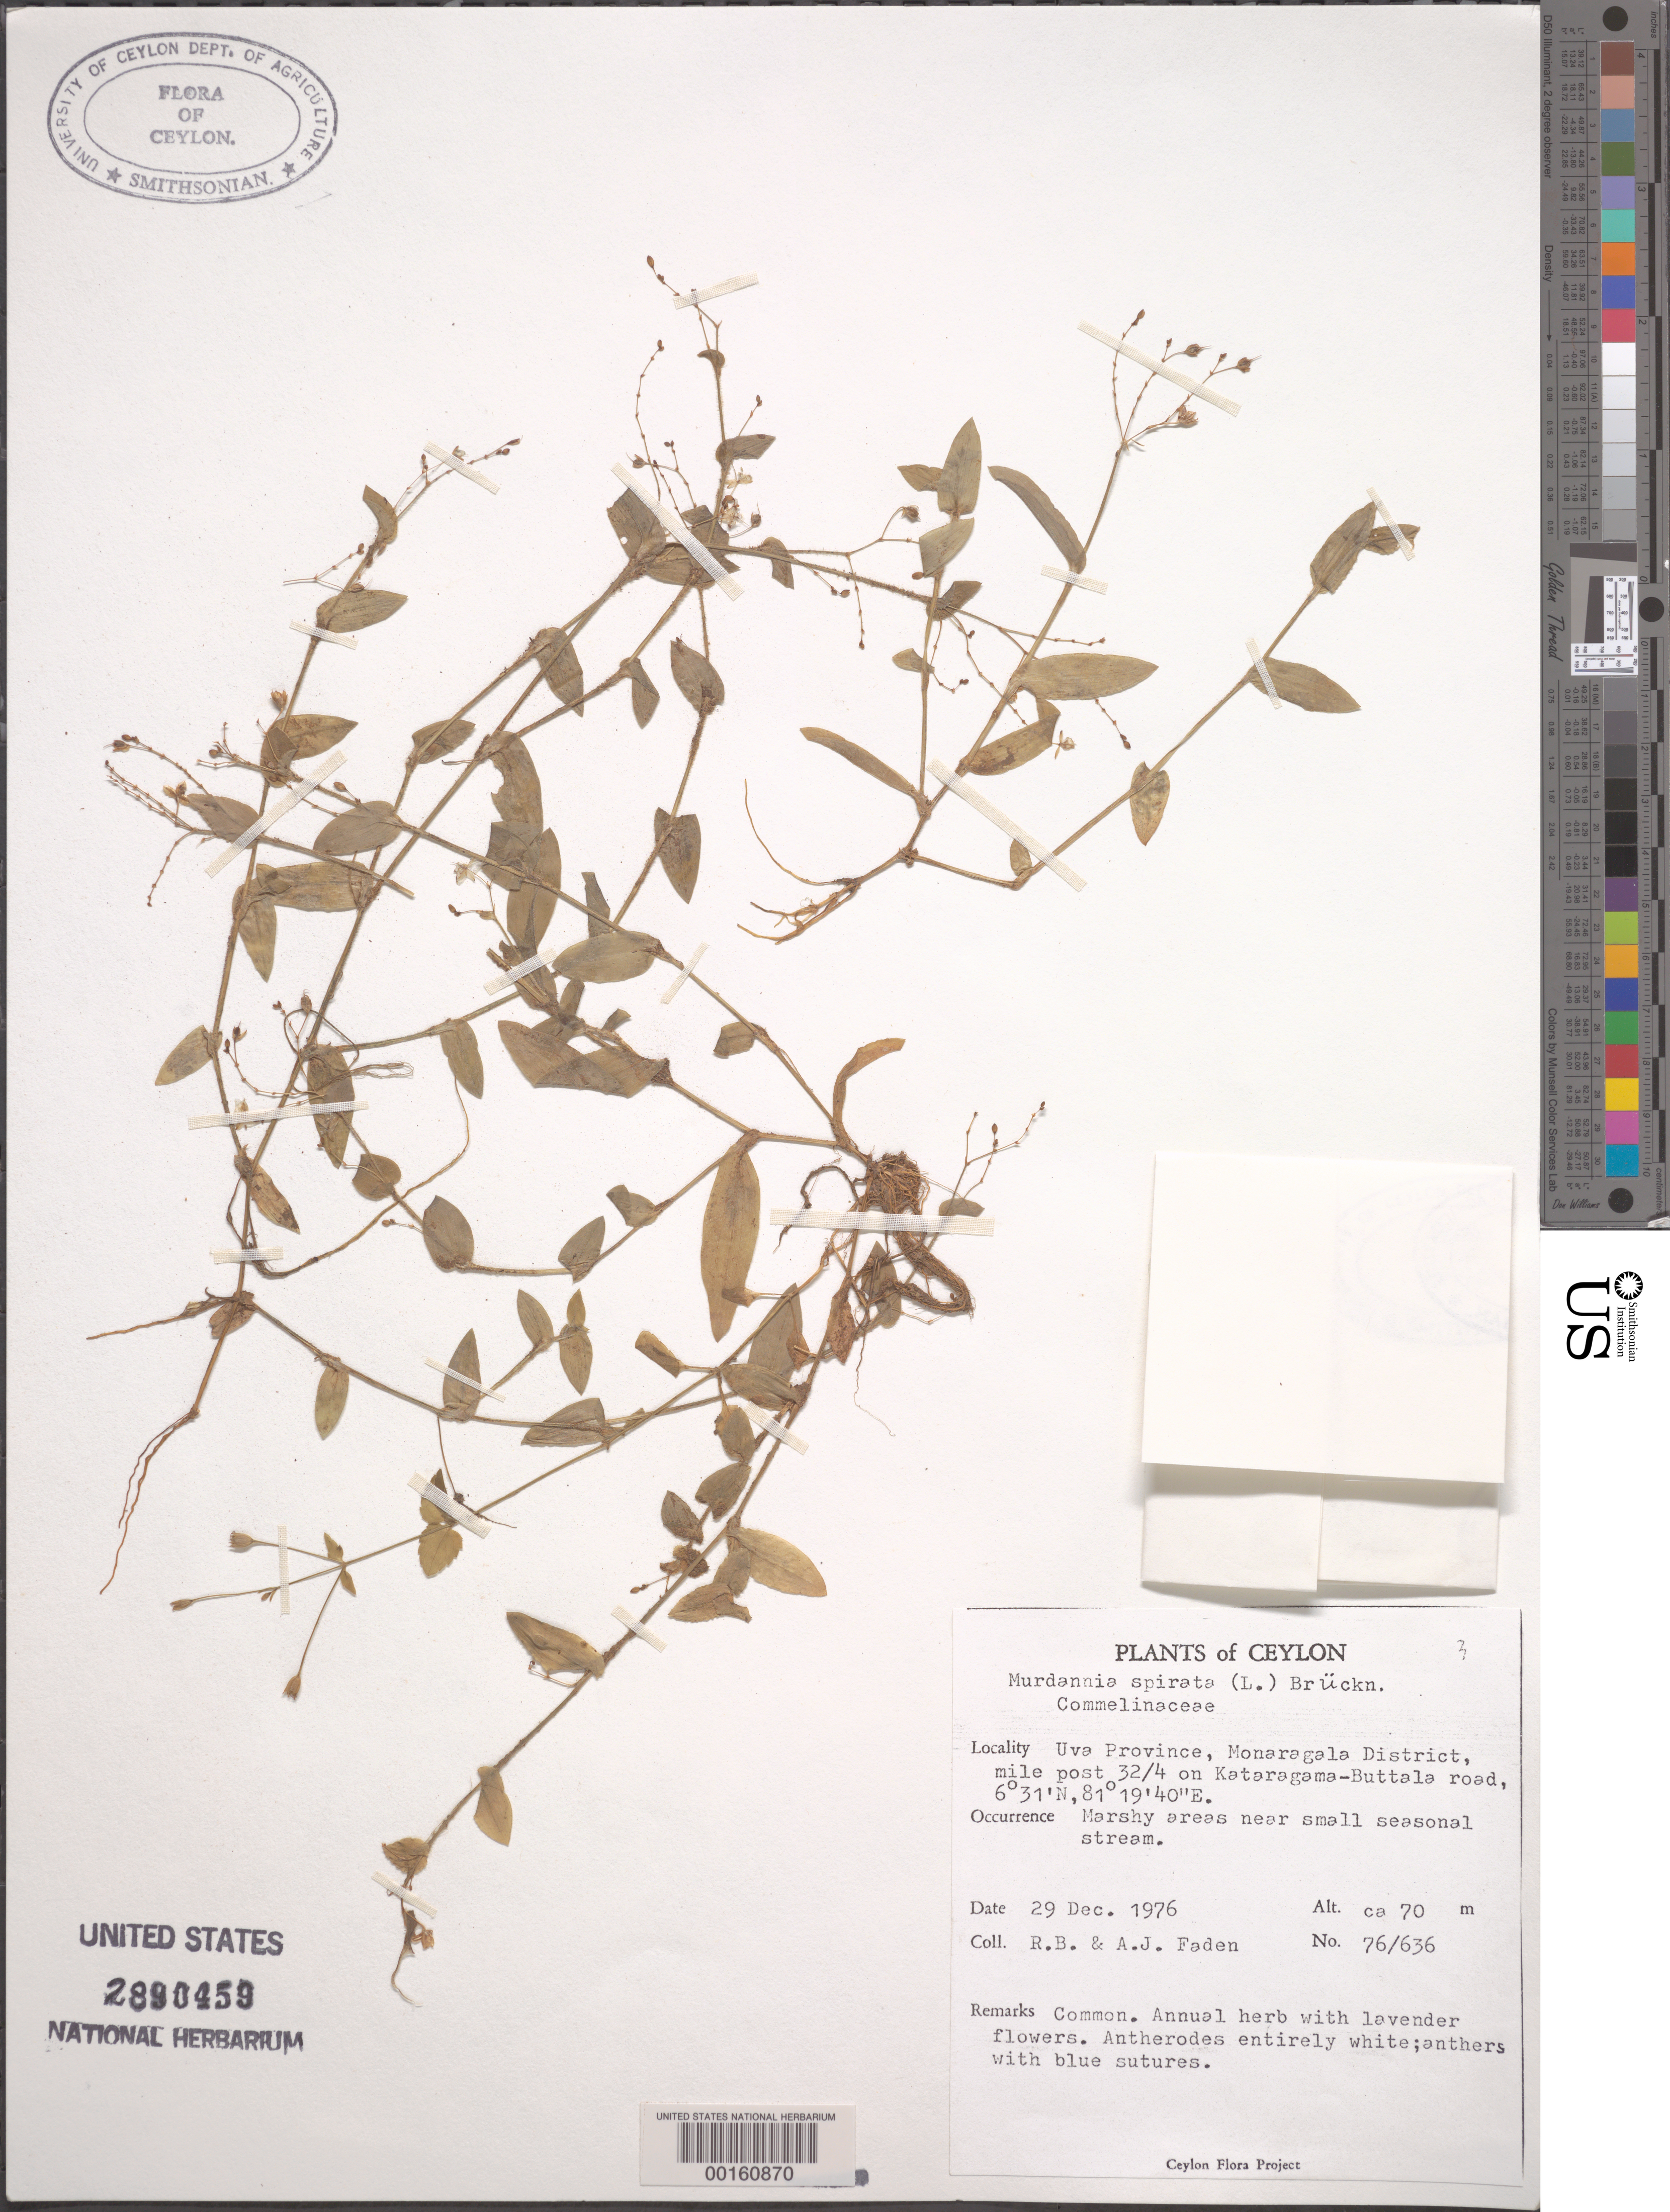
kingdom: Plantae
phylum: Tracheophyta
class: Liliopsida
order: Commelinales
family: Commelinaceae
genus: Murdannia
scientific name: Murdannia spirata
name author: (L.) G. Brückn.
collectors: R. B. Faden & A. J. Faden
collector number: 76/636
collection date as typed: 29 Dec 1976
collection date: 1976-12-29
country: Sri Lanka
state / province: Uva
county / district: Monaragala Dist.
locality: Kataragama-buttala road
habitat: Marshy areas near seasonal stream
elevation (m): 70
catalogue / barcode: US 2890459